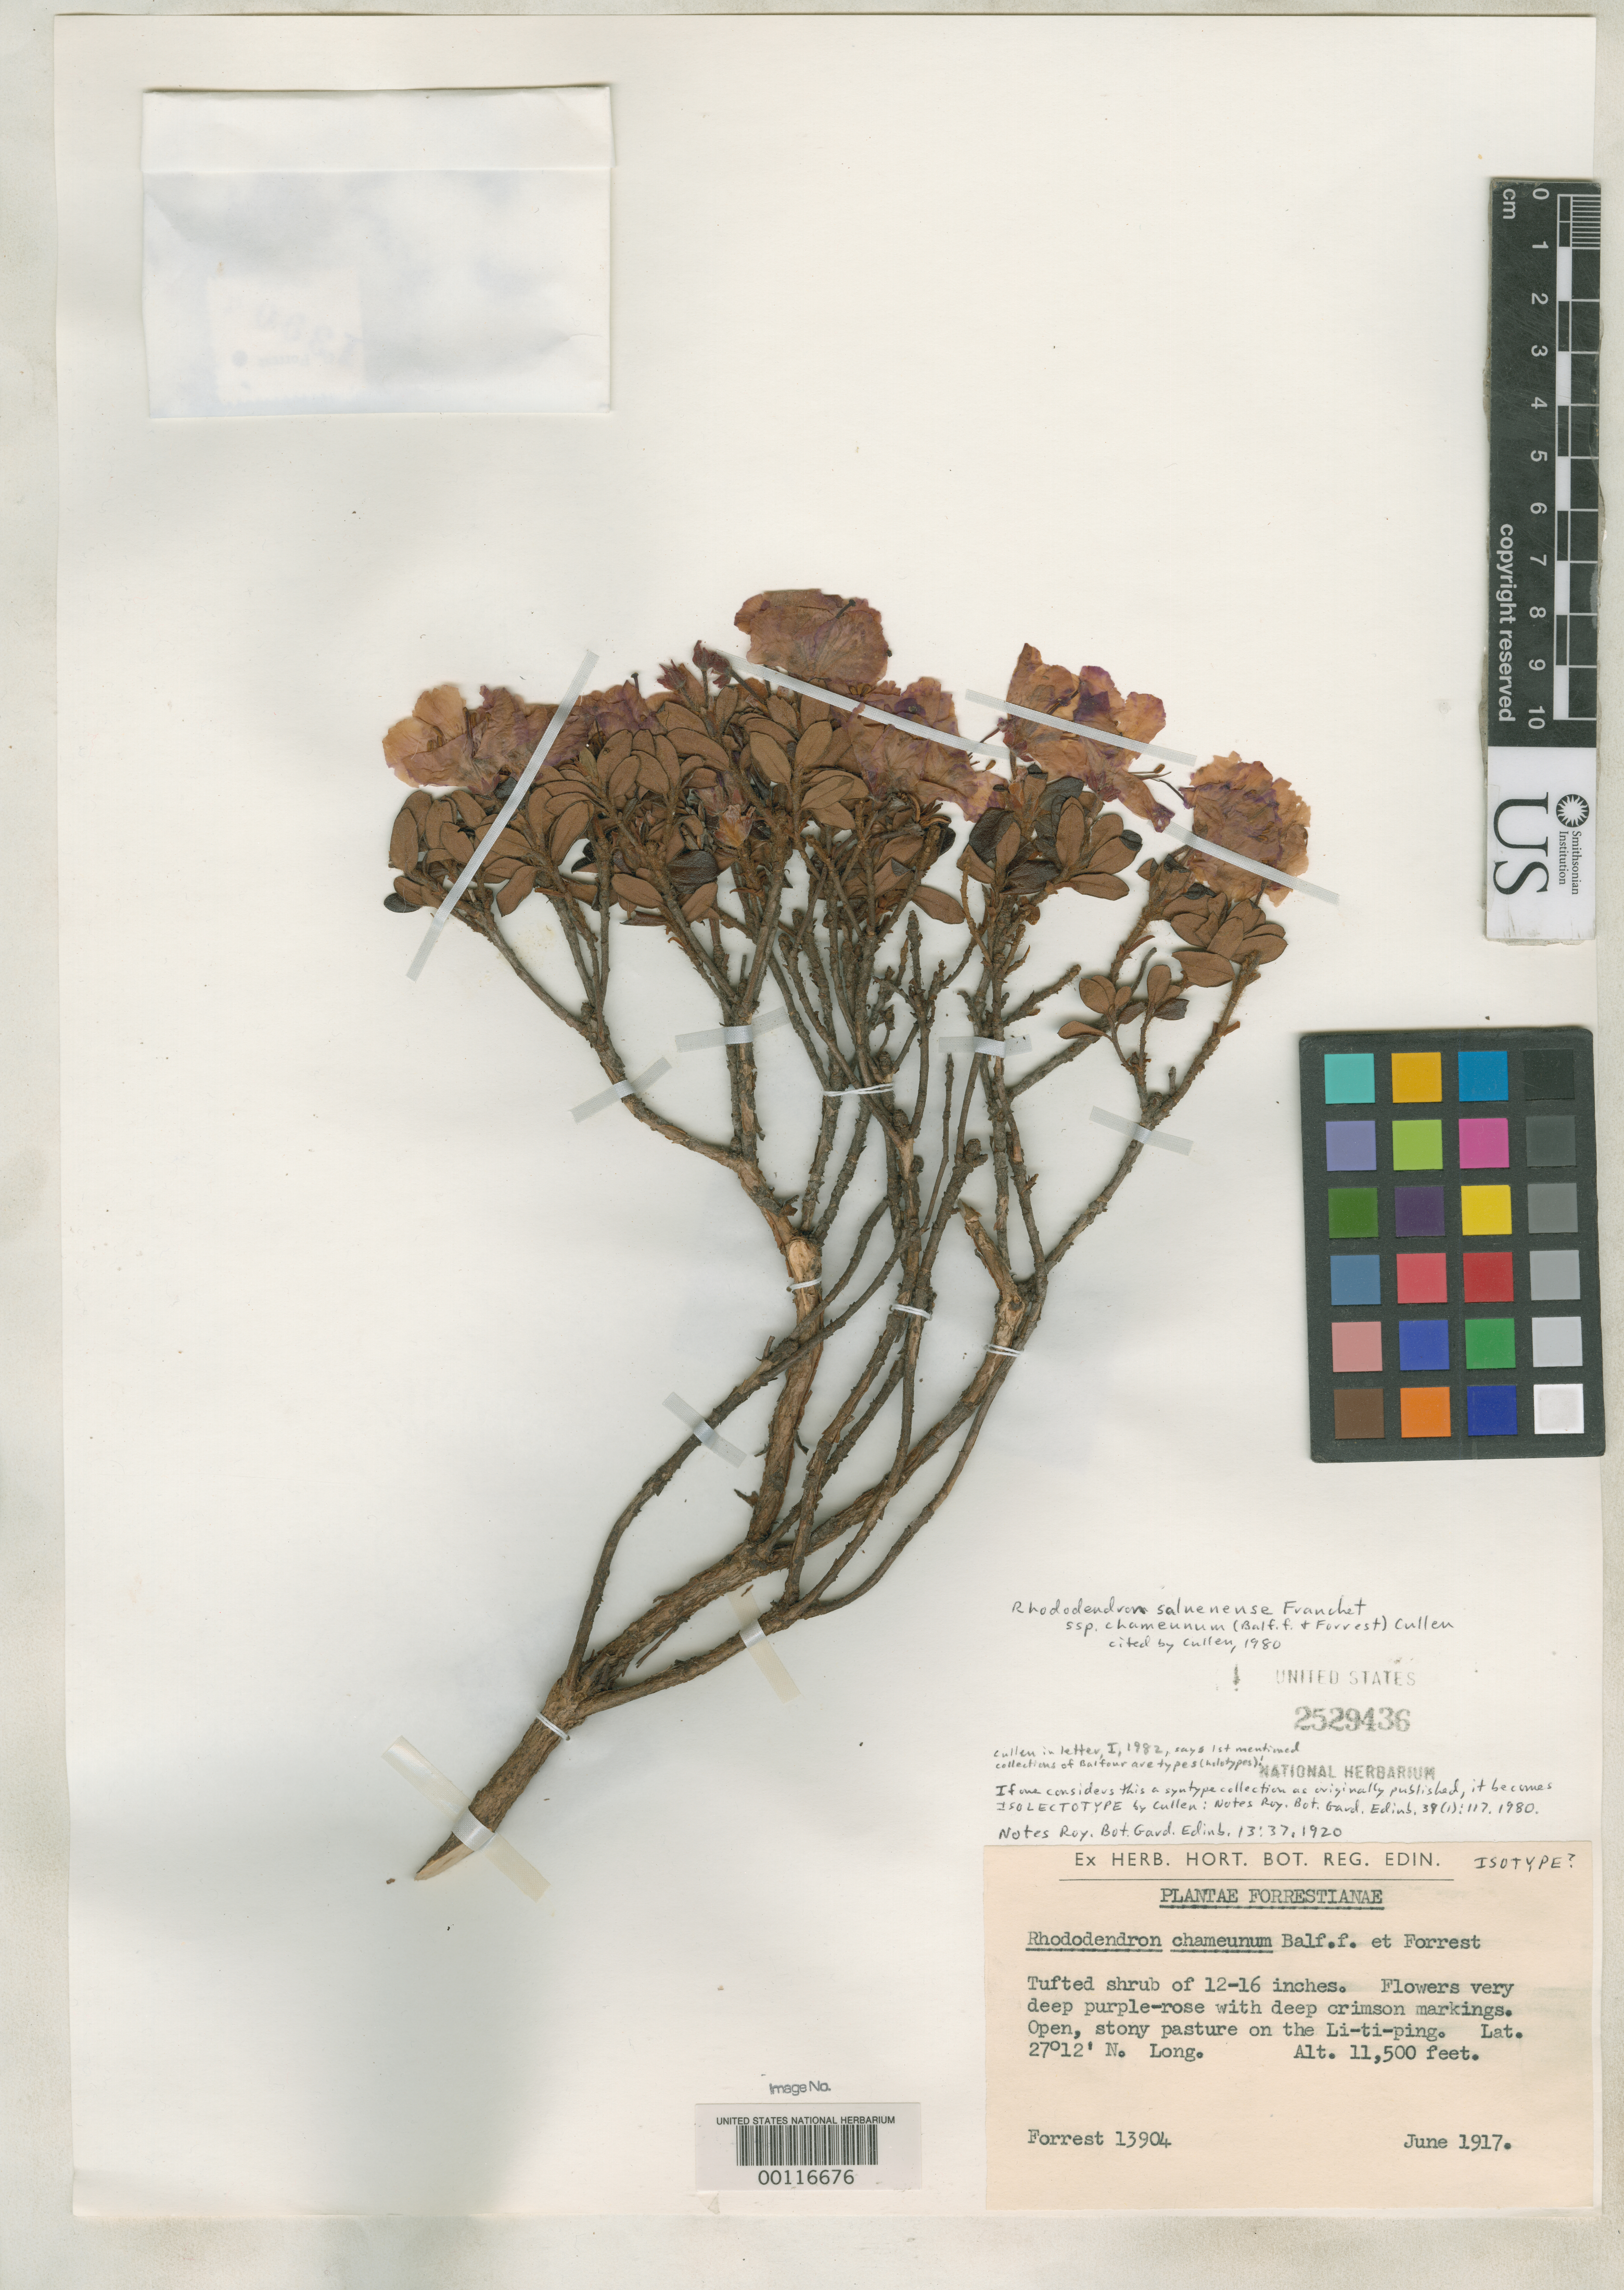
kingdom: Plantae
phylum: Tracheophyta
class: Magnoliopsida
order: Ericales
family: Ericaceae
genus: Rhododendron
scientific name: Rhododendron chameunum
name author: Balf. f. & Forrest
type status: Isotype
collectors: G. Forrest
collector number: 13904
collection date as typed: Jun 1917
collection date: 1917-06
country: China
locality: Li-ti-ping; alt. 11,500 ft.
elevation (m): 3505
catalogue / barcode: US 2529436